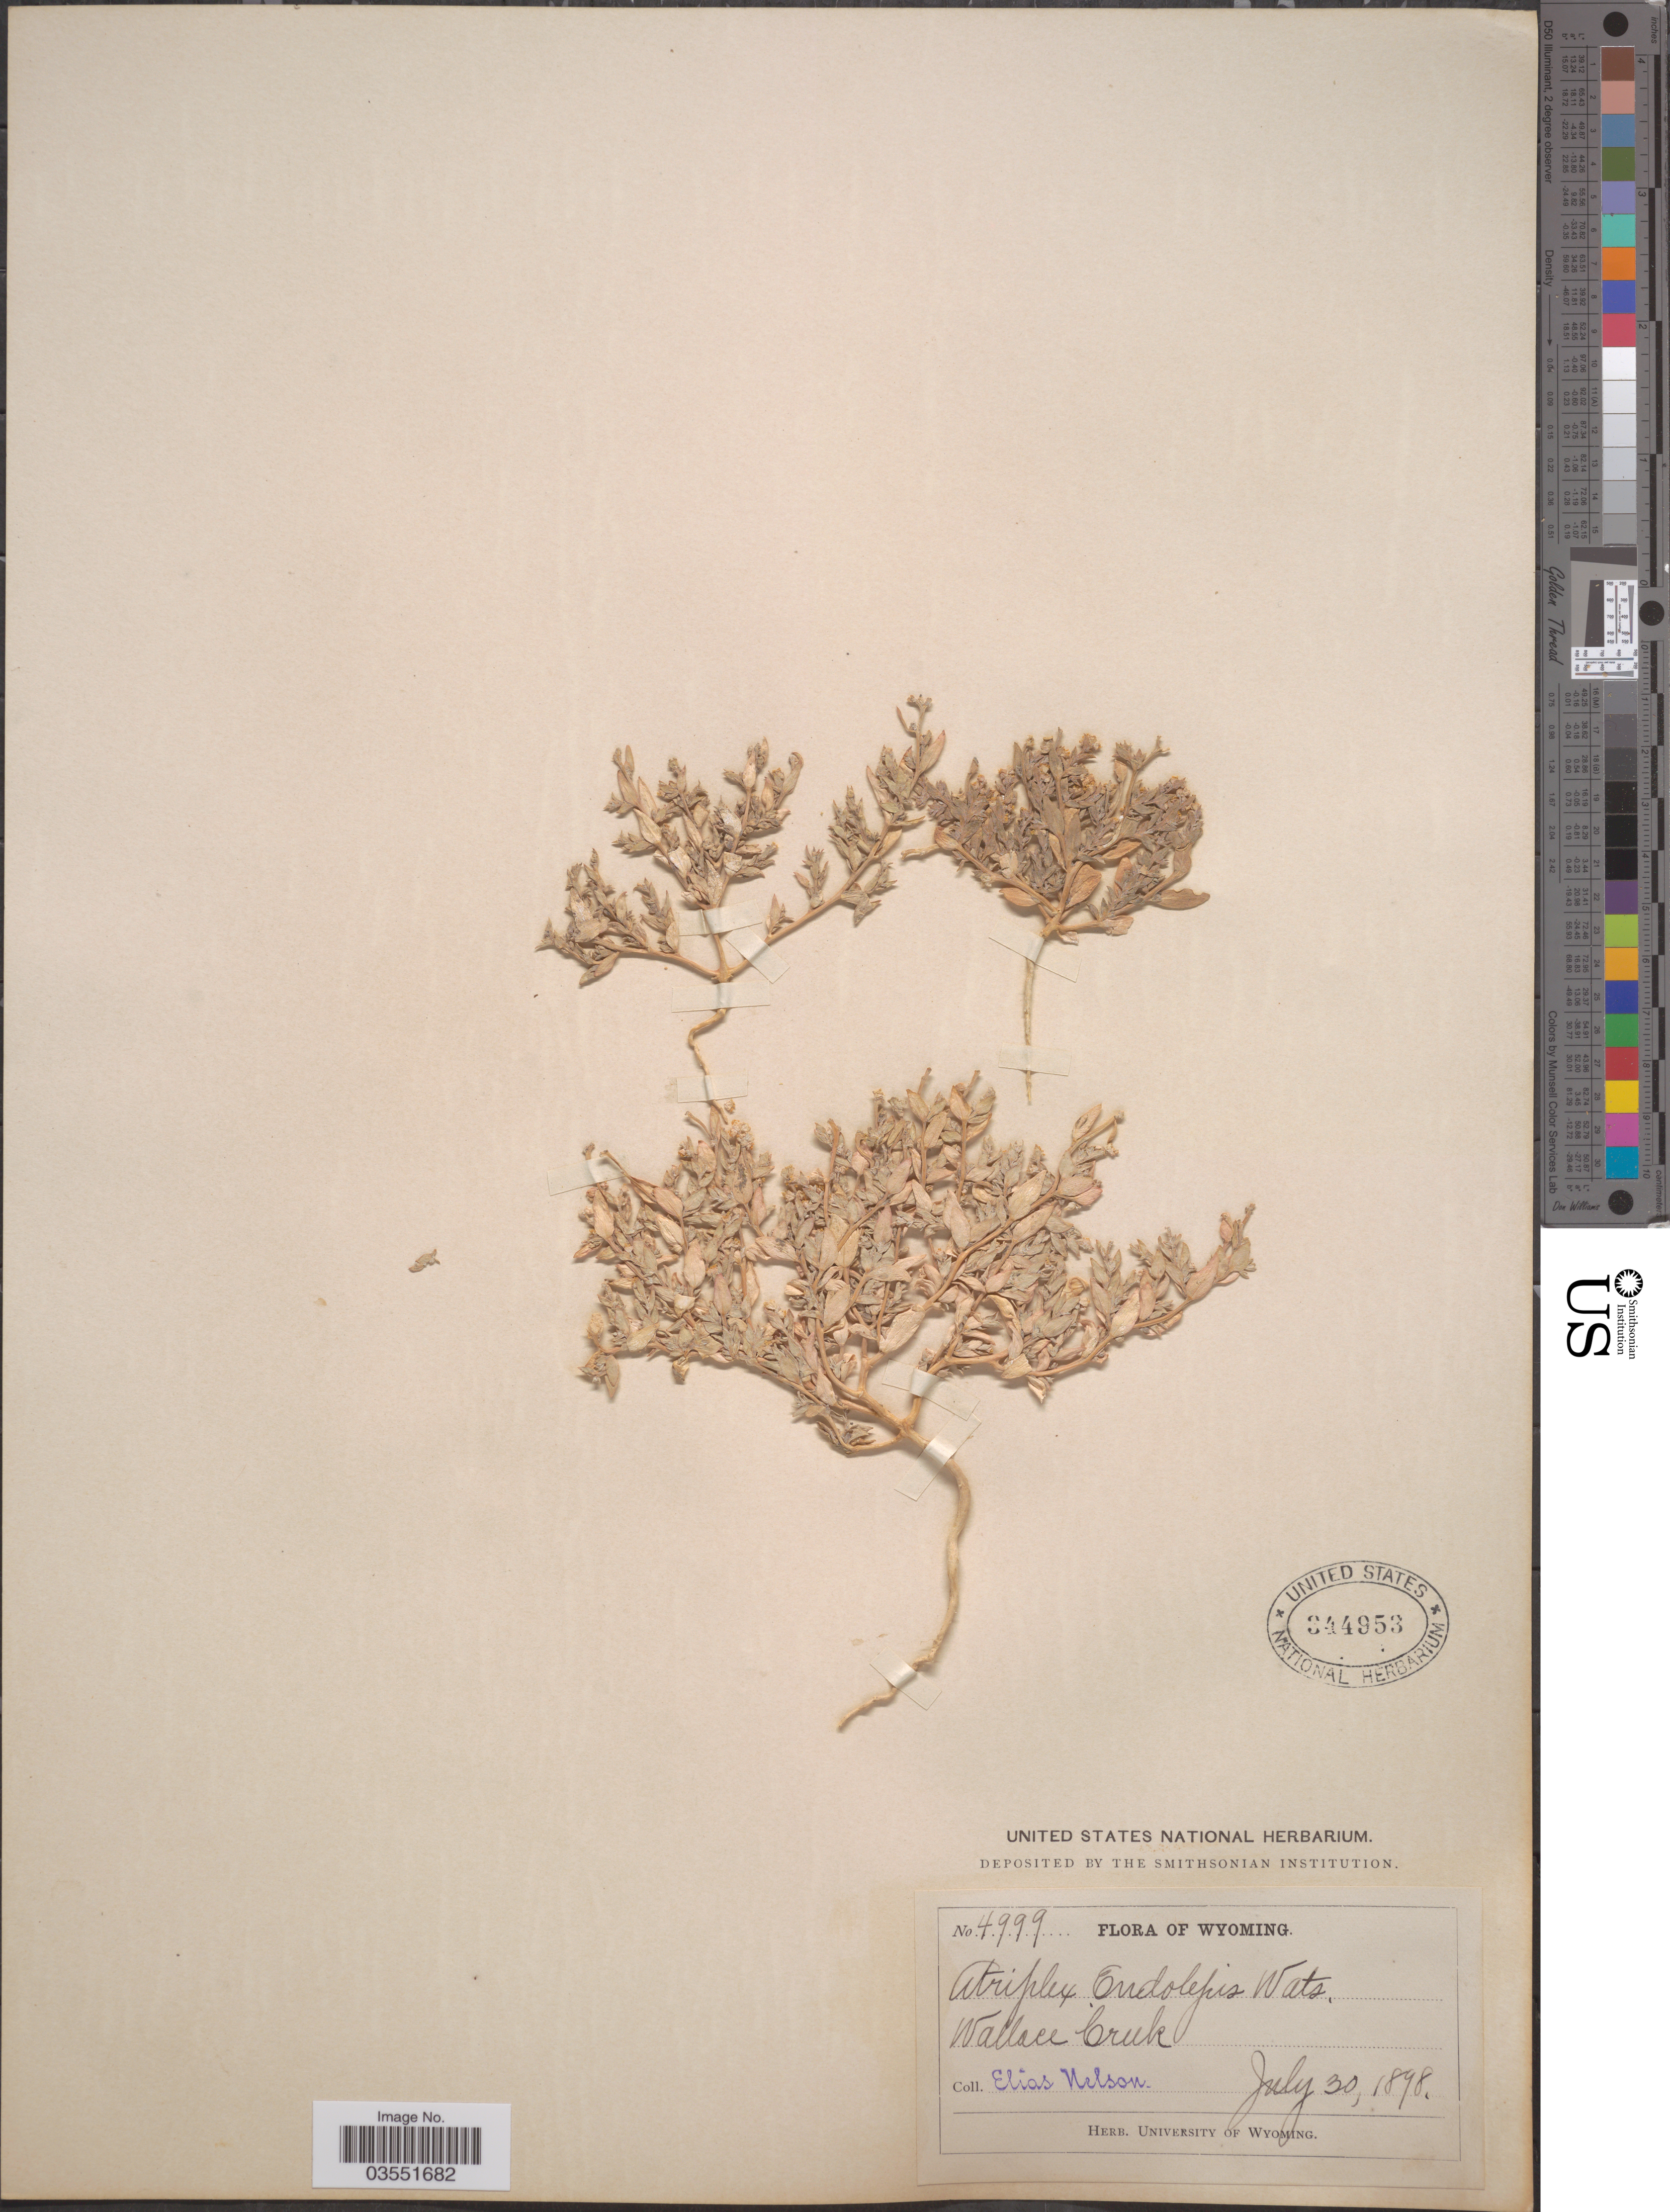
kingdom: Plantae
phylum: Tracheophyta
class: Magnoliopsida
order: Caryophyllales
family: Amaranthaceae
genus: Stutzia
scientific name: Stutzia dioica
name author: (Nutt.) E.H. Zacharias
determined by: Strong, Mark T., (BOT), Smithsonian Institution - National Museum of Natural History (UNITED STATES)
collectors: A. Nelson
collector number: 4999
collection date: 1898-07-30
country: United States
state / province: Wyoming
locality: Wallace Creek.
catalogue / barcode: US 344953